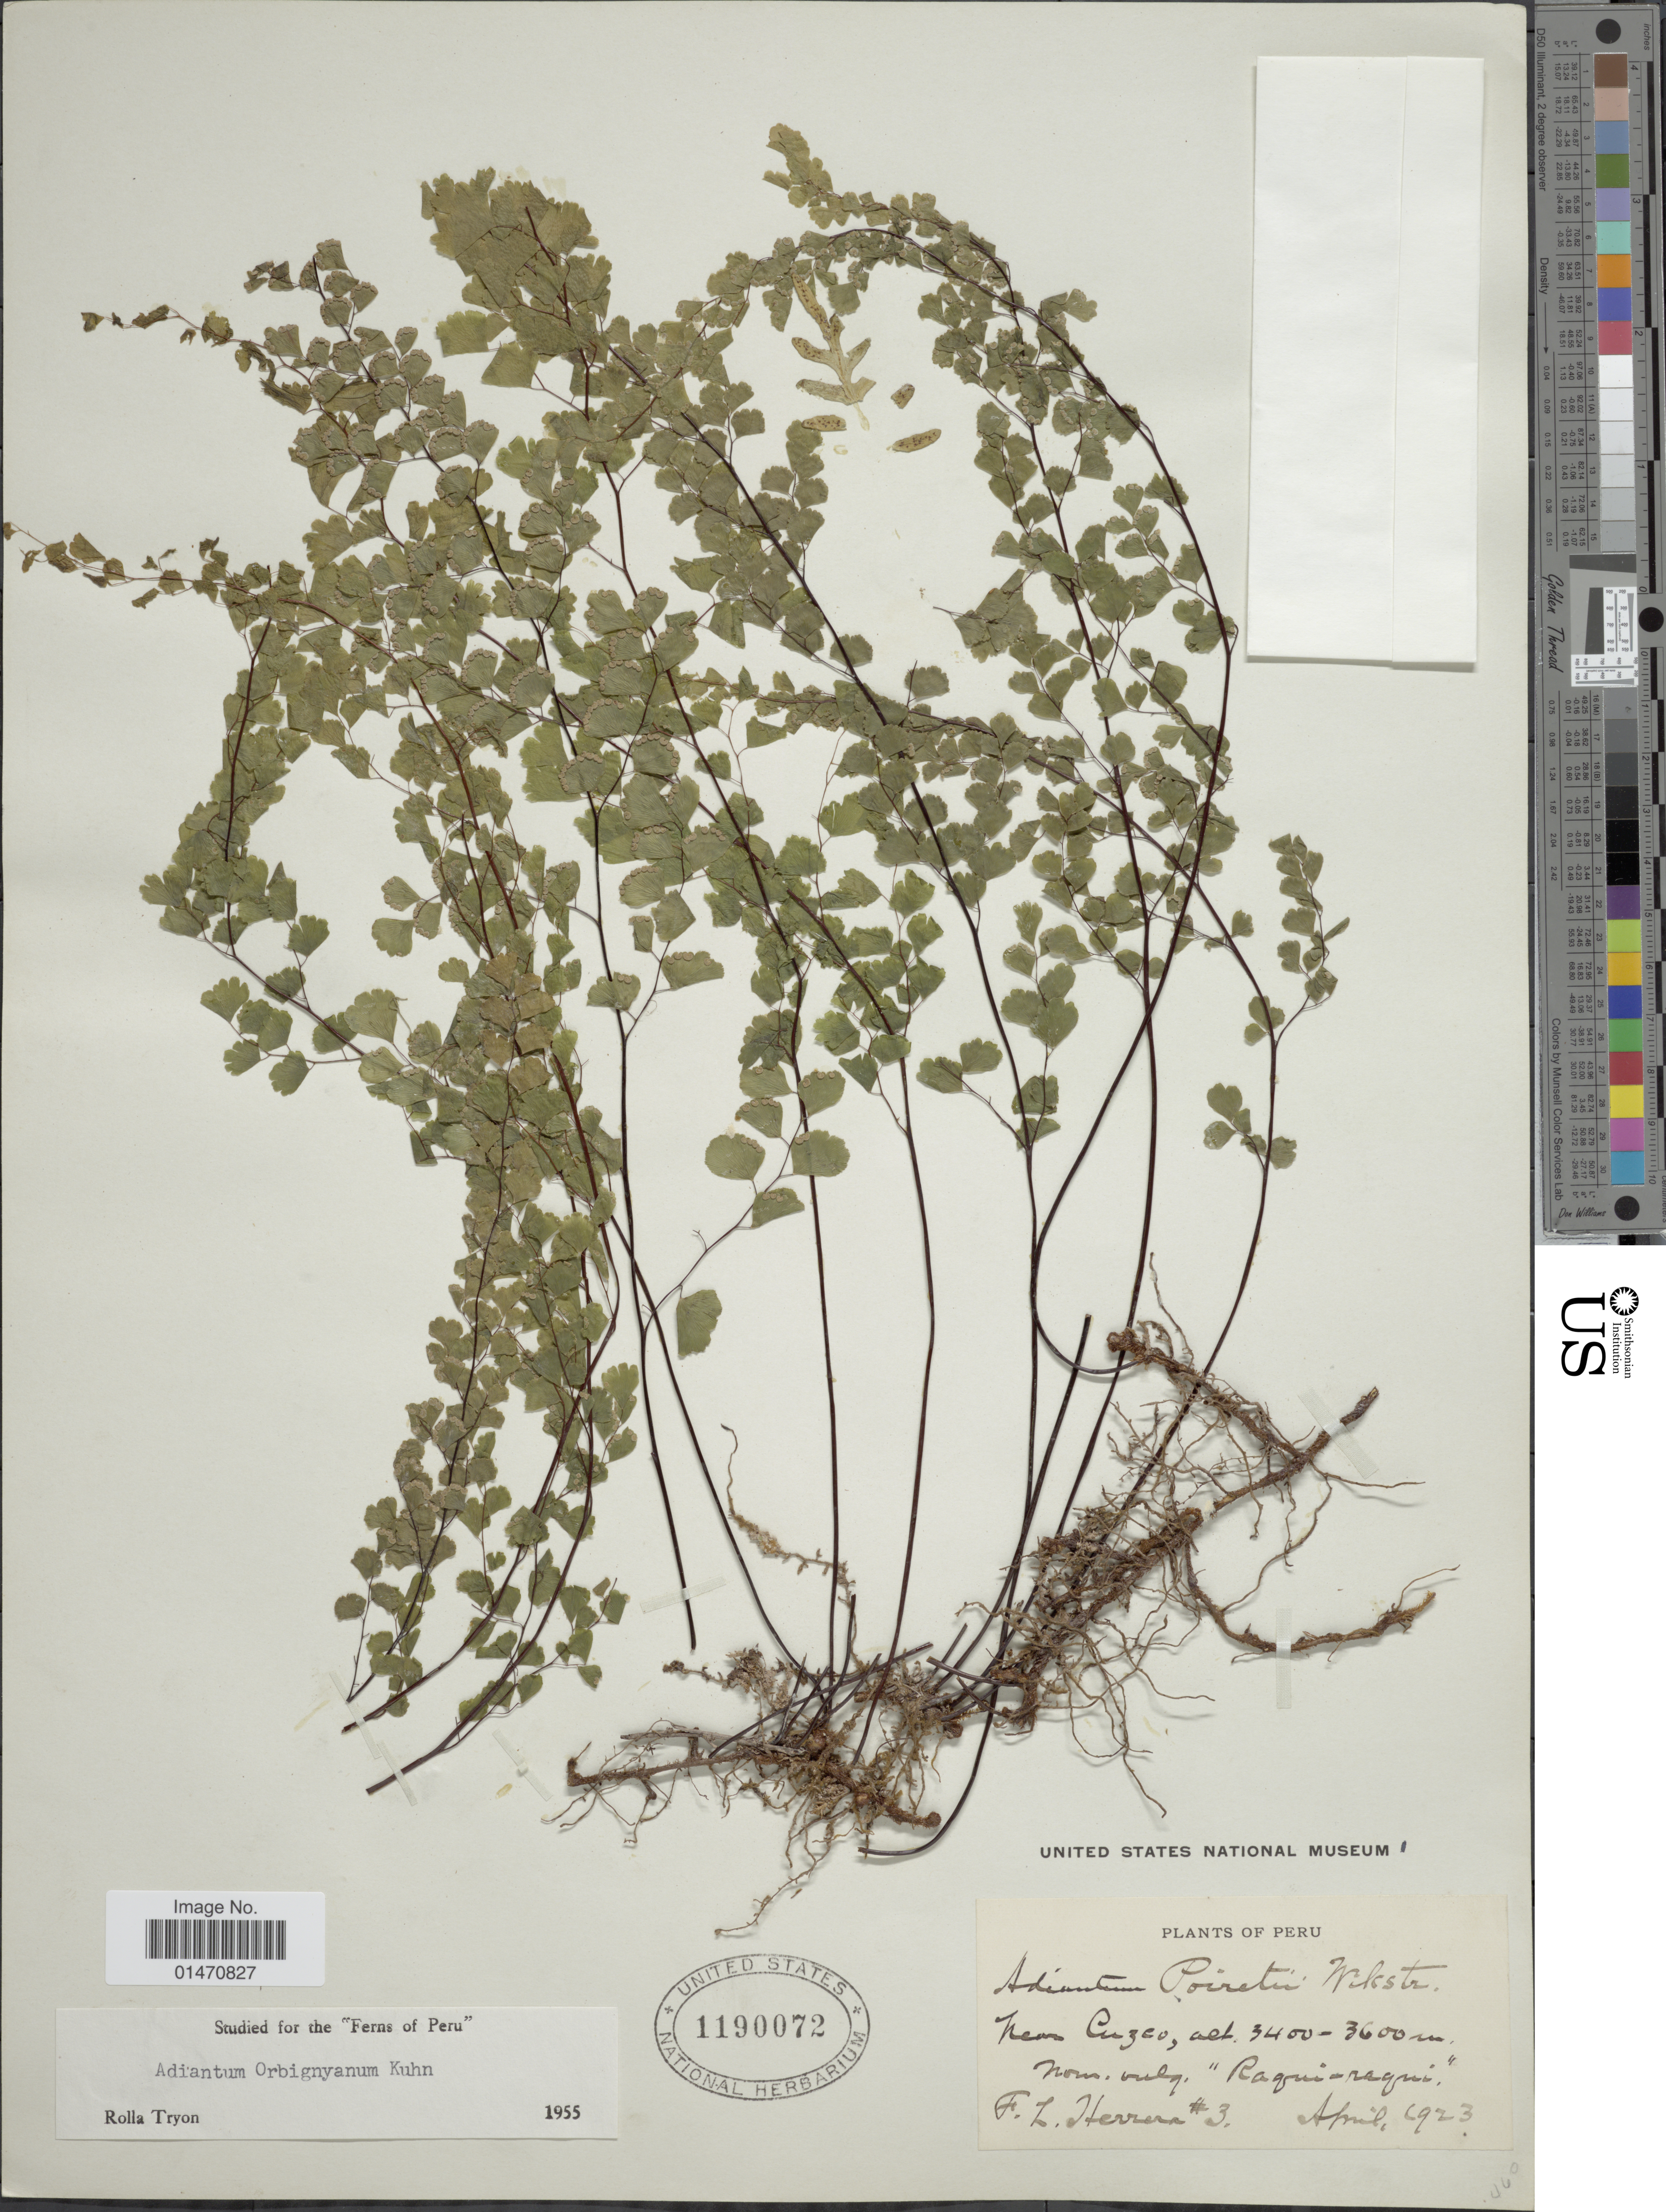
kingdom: Plantae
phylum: Tracheophyta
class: Polypodiopsida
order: Polypodiales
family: Pteridaceae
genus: Adiantum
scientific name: Adiantum orbignyanum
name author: Kuhn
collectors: F. L. Herrera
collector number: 3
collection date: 1923-04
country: Peru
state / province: Cusco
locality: Near Cuzco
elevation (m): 3400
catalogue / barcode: US 1190072